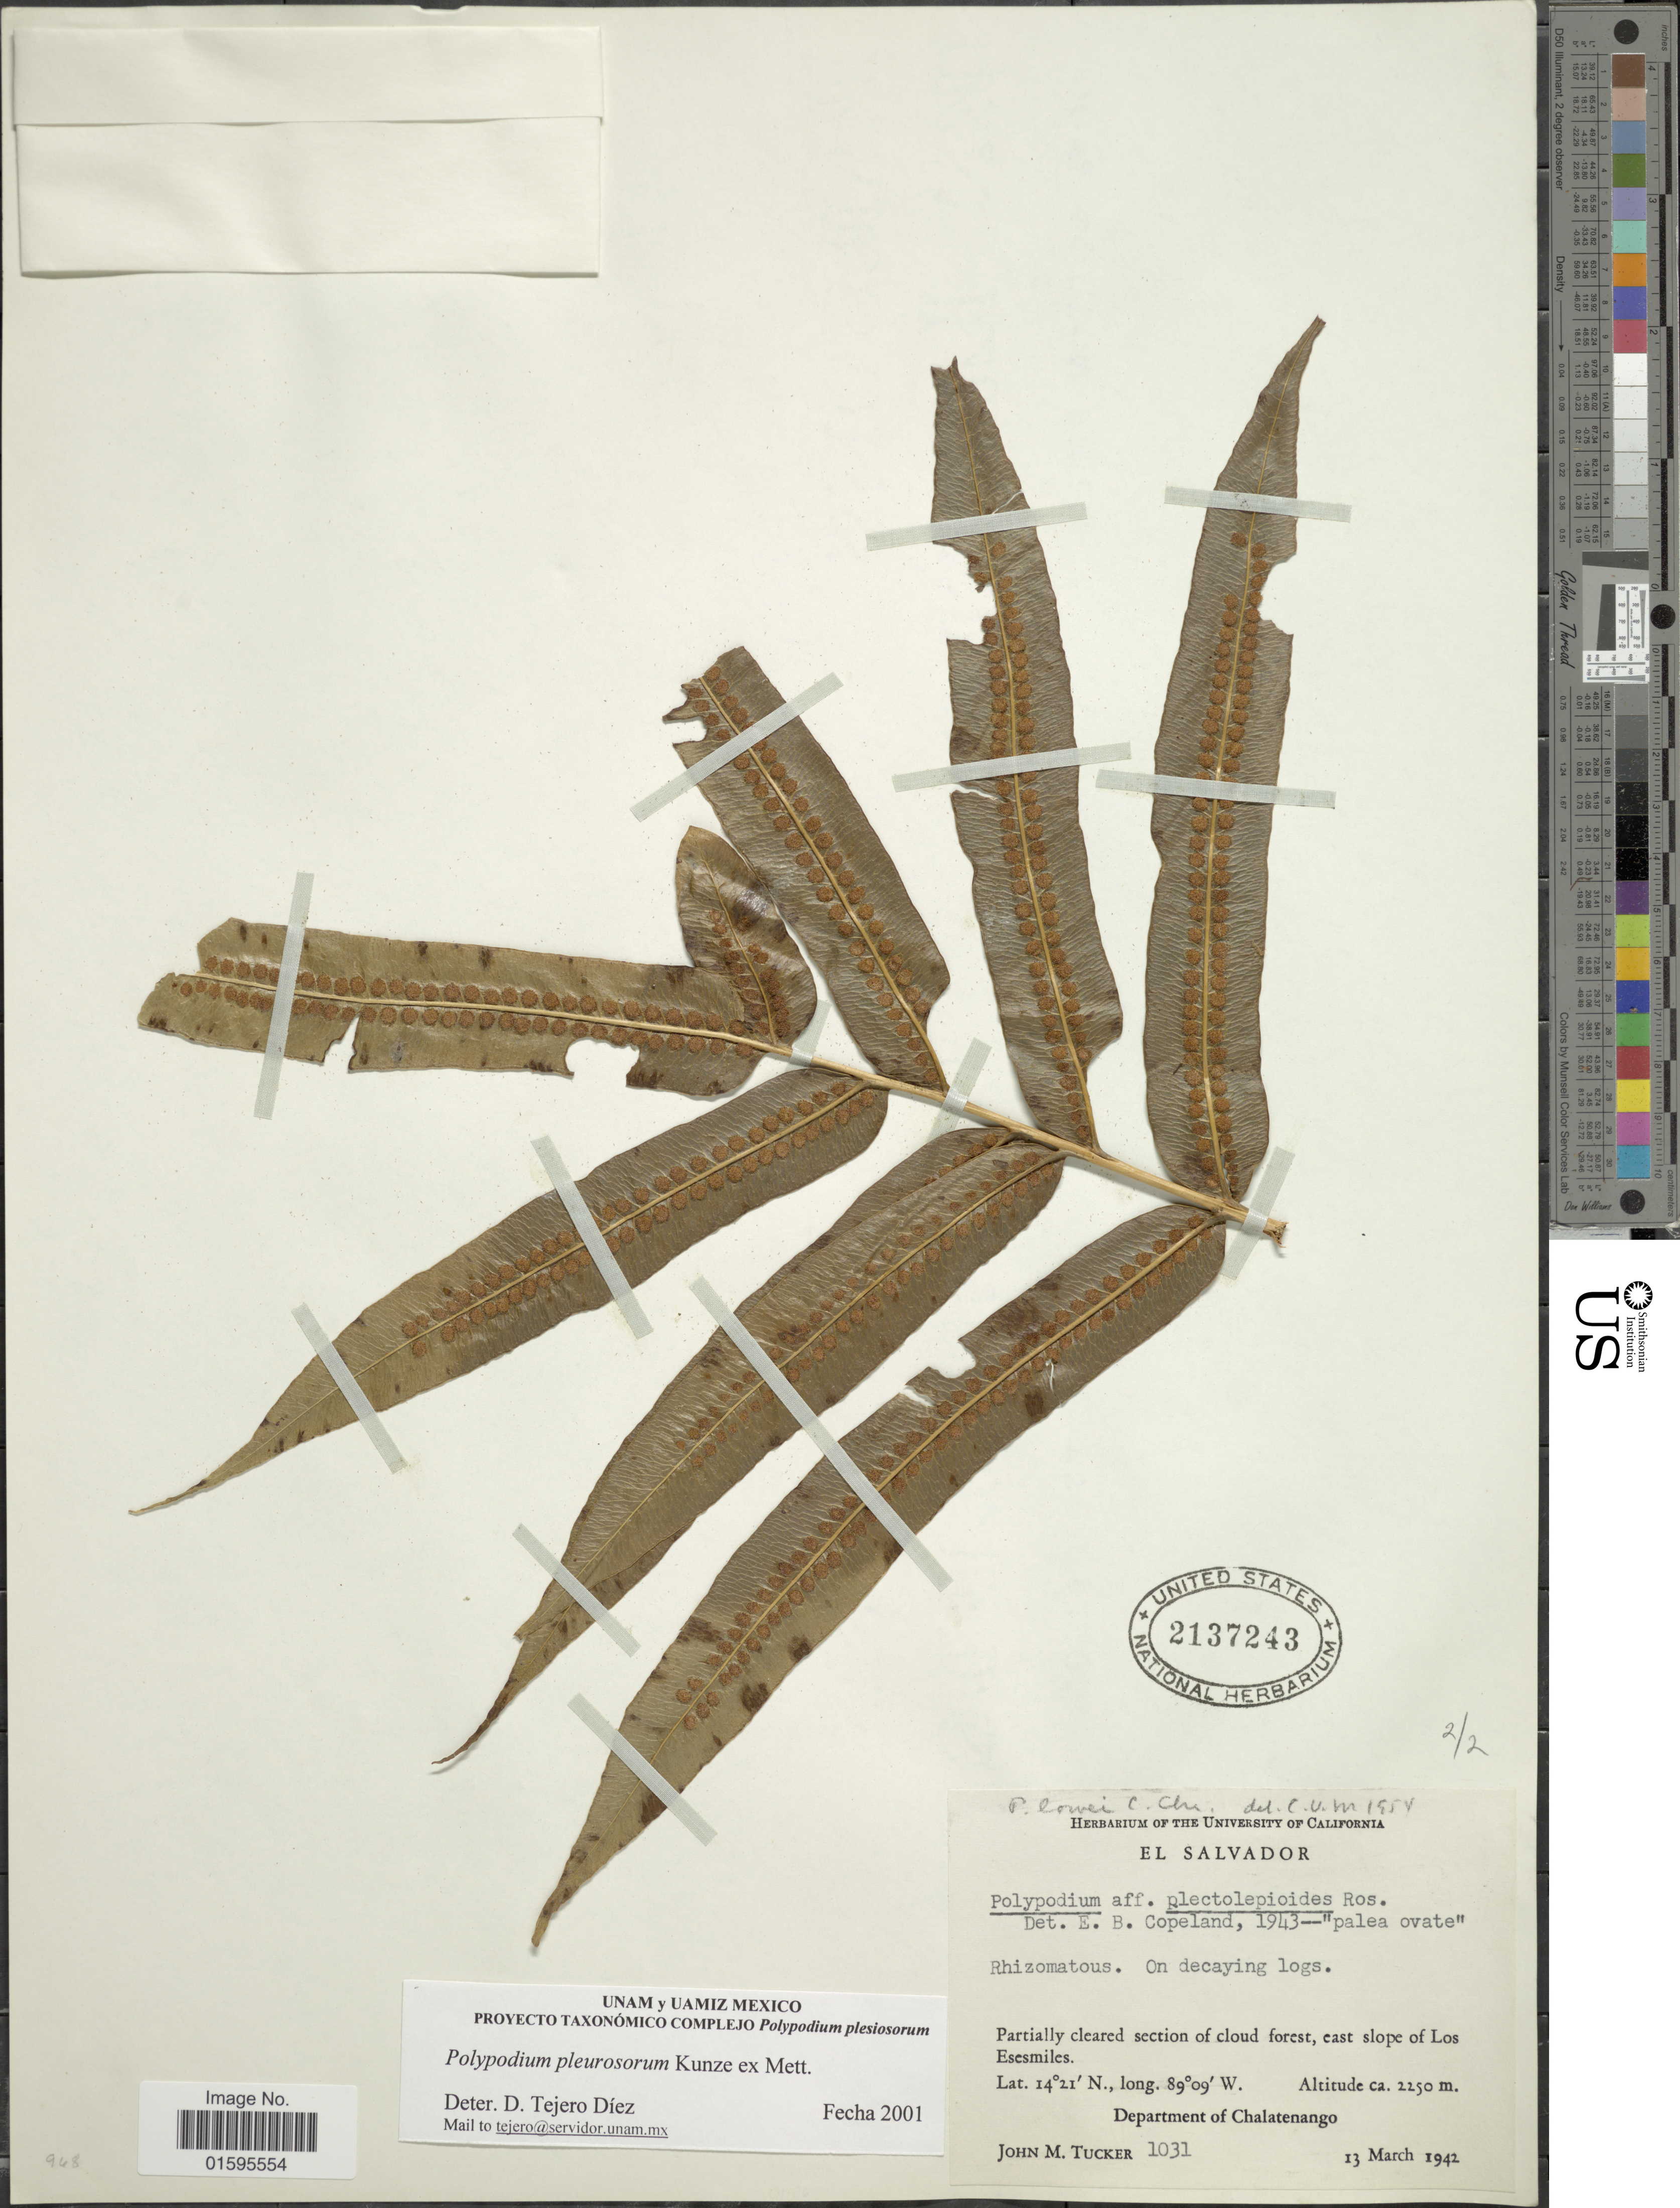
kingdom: Plantae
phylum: Tracheophyta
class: Polypodiopsida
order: Polypodiales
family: Polypodiaceae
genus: Polypodium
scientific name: Polypodium pleurosorum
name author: Kunze ex Mett.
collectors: J. M. Tucker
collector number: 1031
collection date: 1942-03-13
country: El Salvador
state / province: Chalatenango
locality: East slope of Los Esesmiles, Department of Chalatenango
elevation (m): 2250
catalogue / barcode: US 2137243